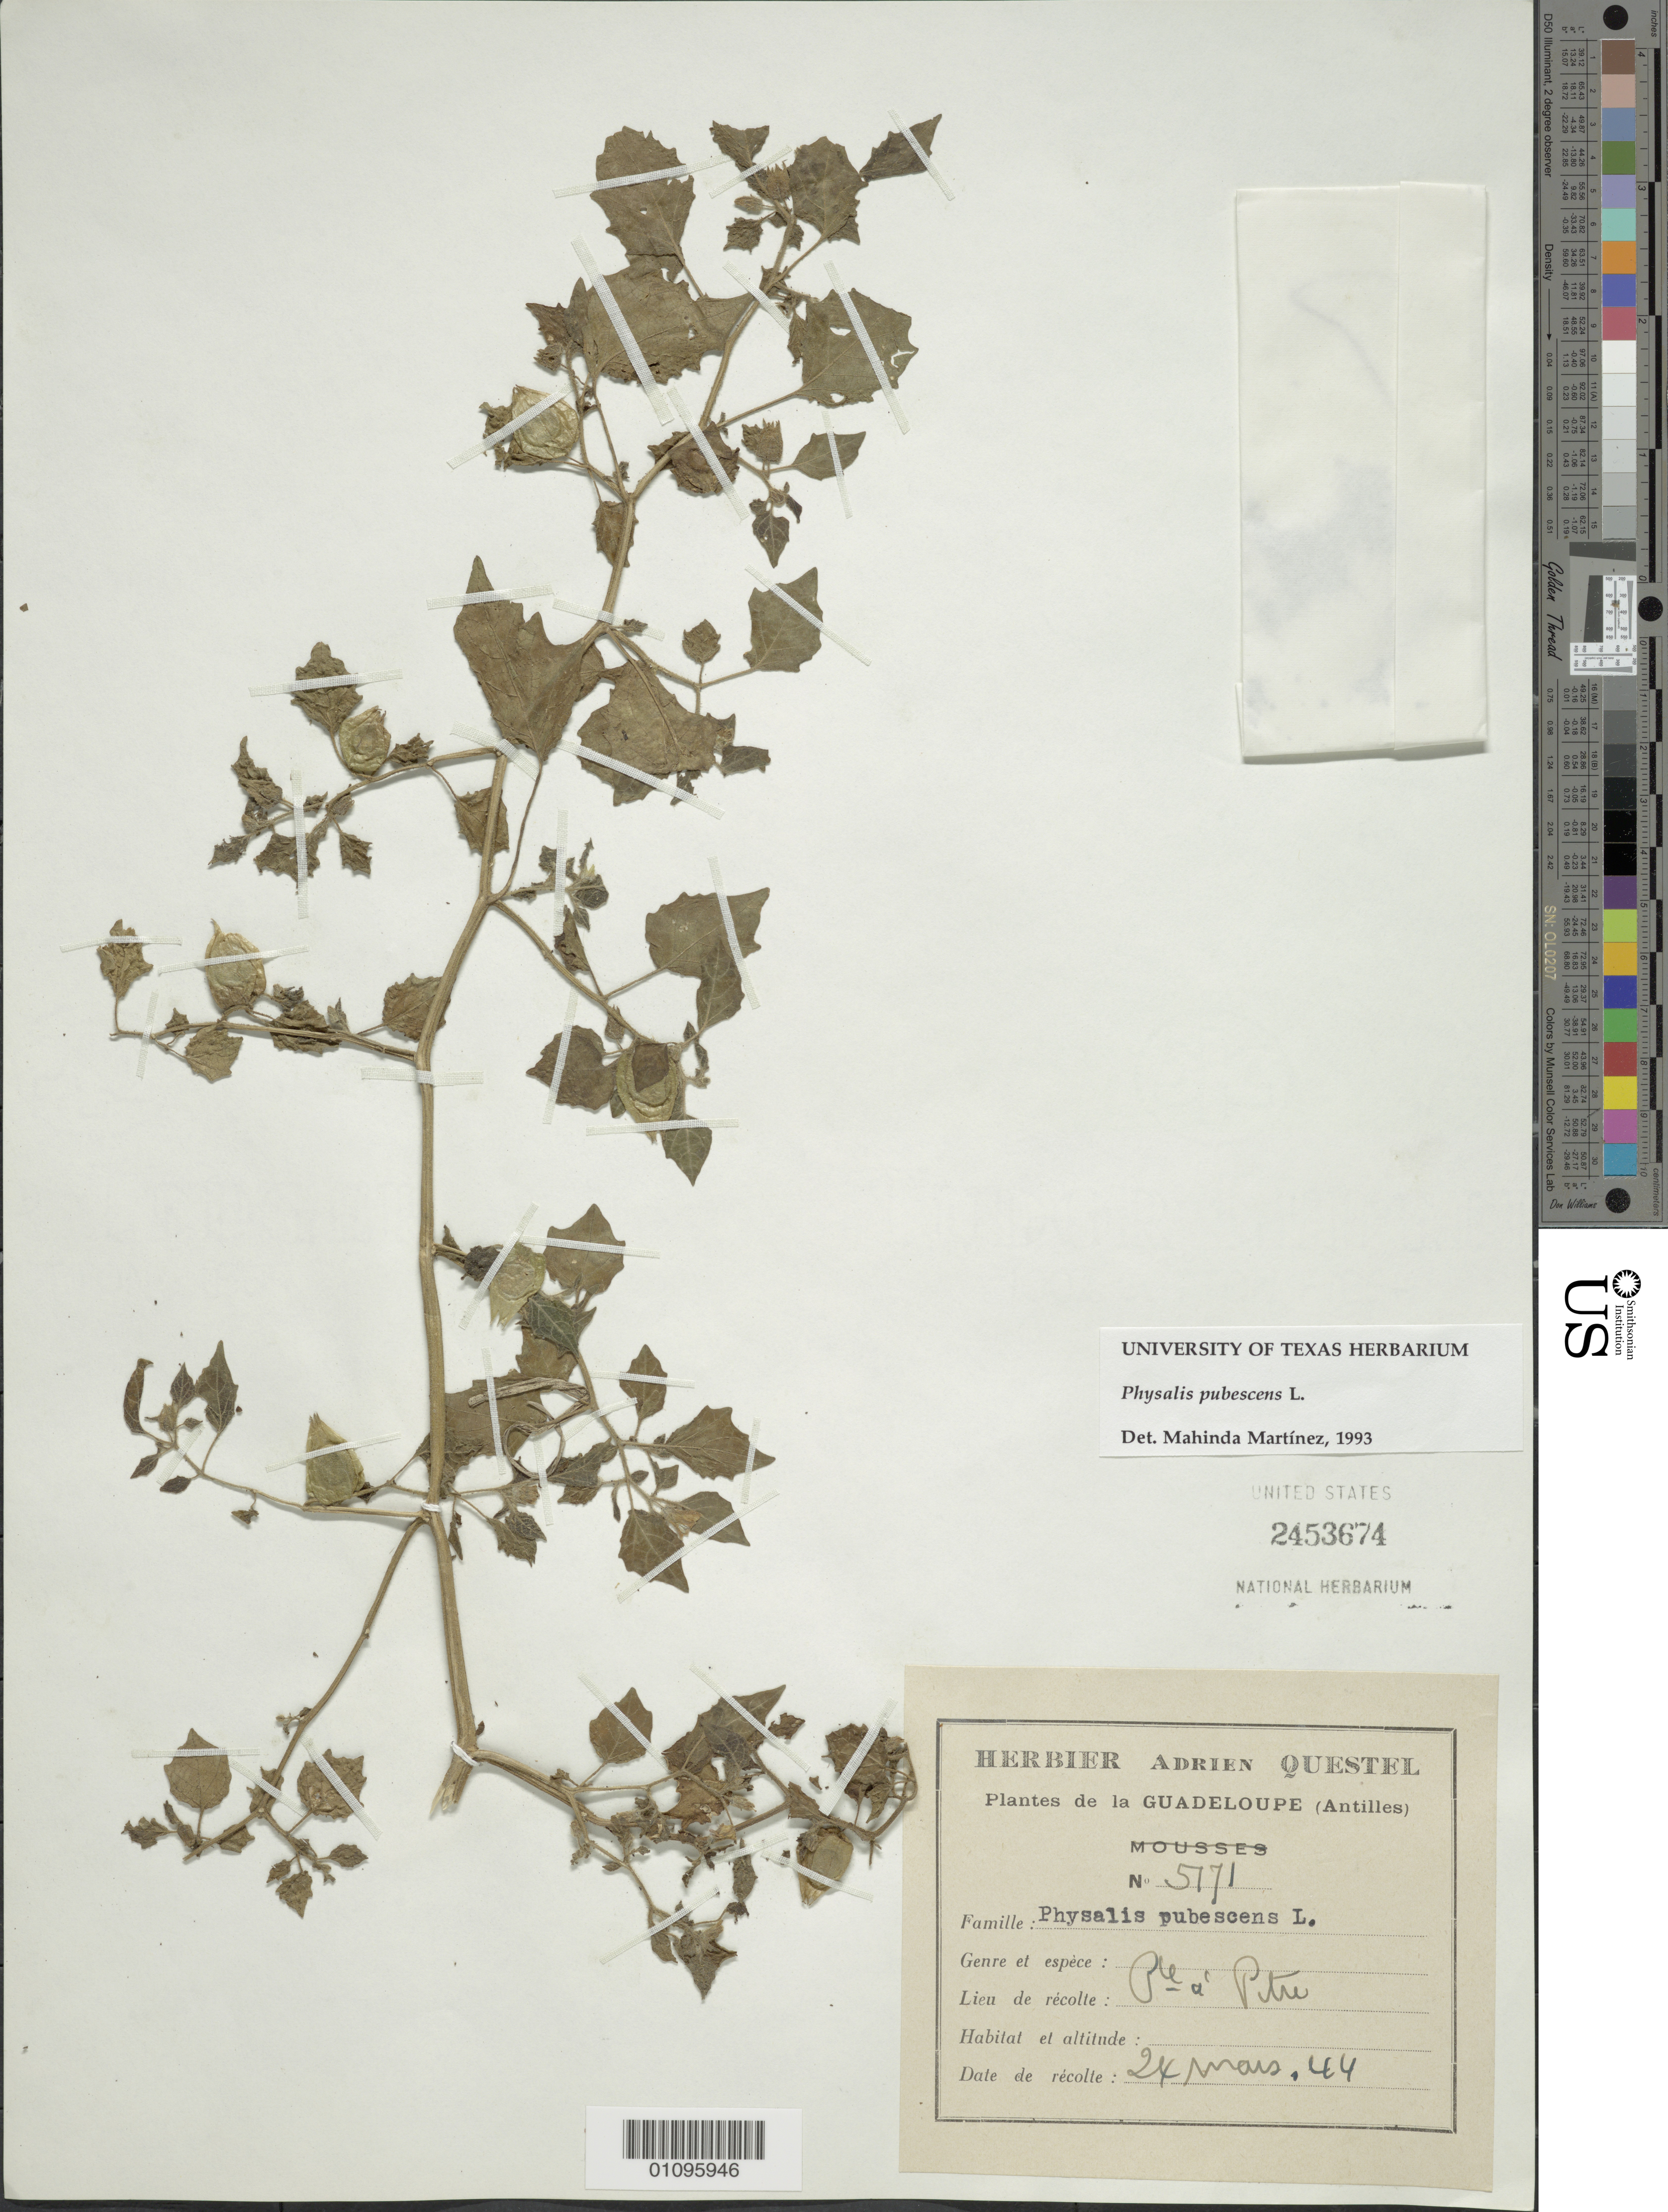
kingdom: Plantae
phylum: Tracheophyta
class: Magnoliopsida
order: Solanales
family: Solanaceae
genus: Physalis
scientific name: Physalis pubescens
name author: L.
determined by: Martinez, M.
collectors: A. Questel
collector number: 5171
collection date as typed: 24 Mar 1944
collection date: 1944-03-24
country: Guadeloupe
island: Basse Terre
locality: Pointe-à-Pitre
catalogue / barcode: US 2453674